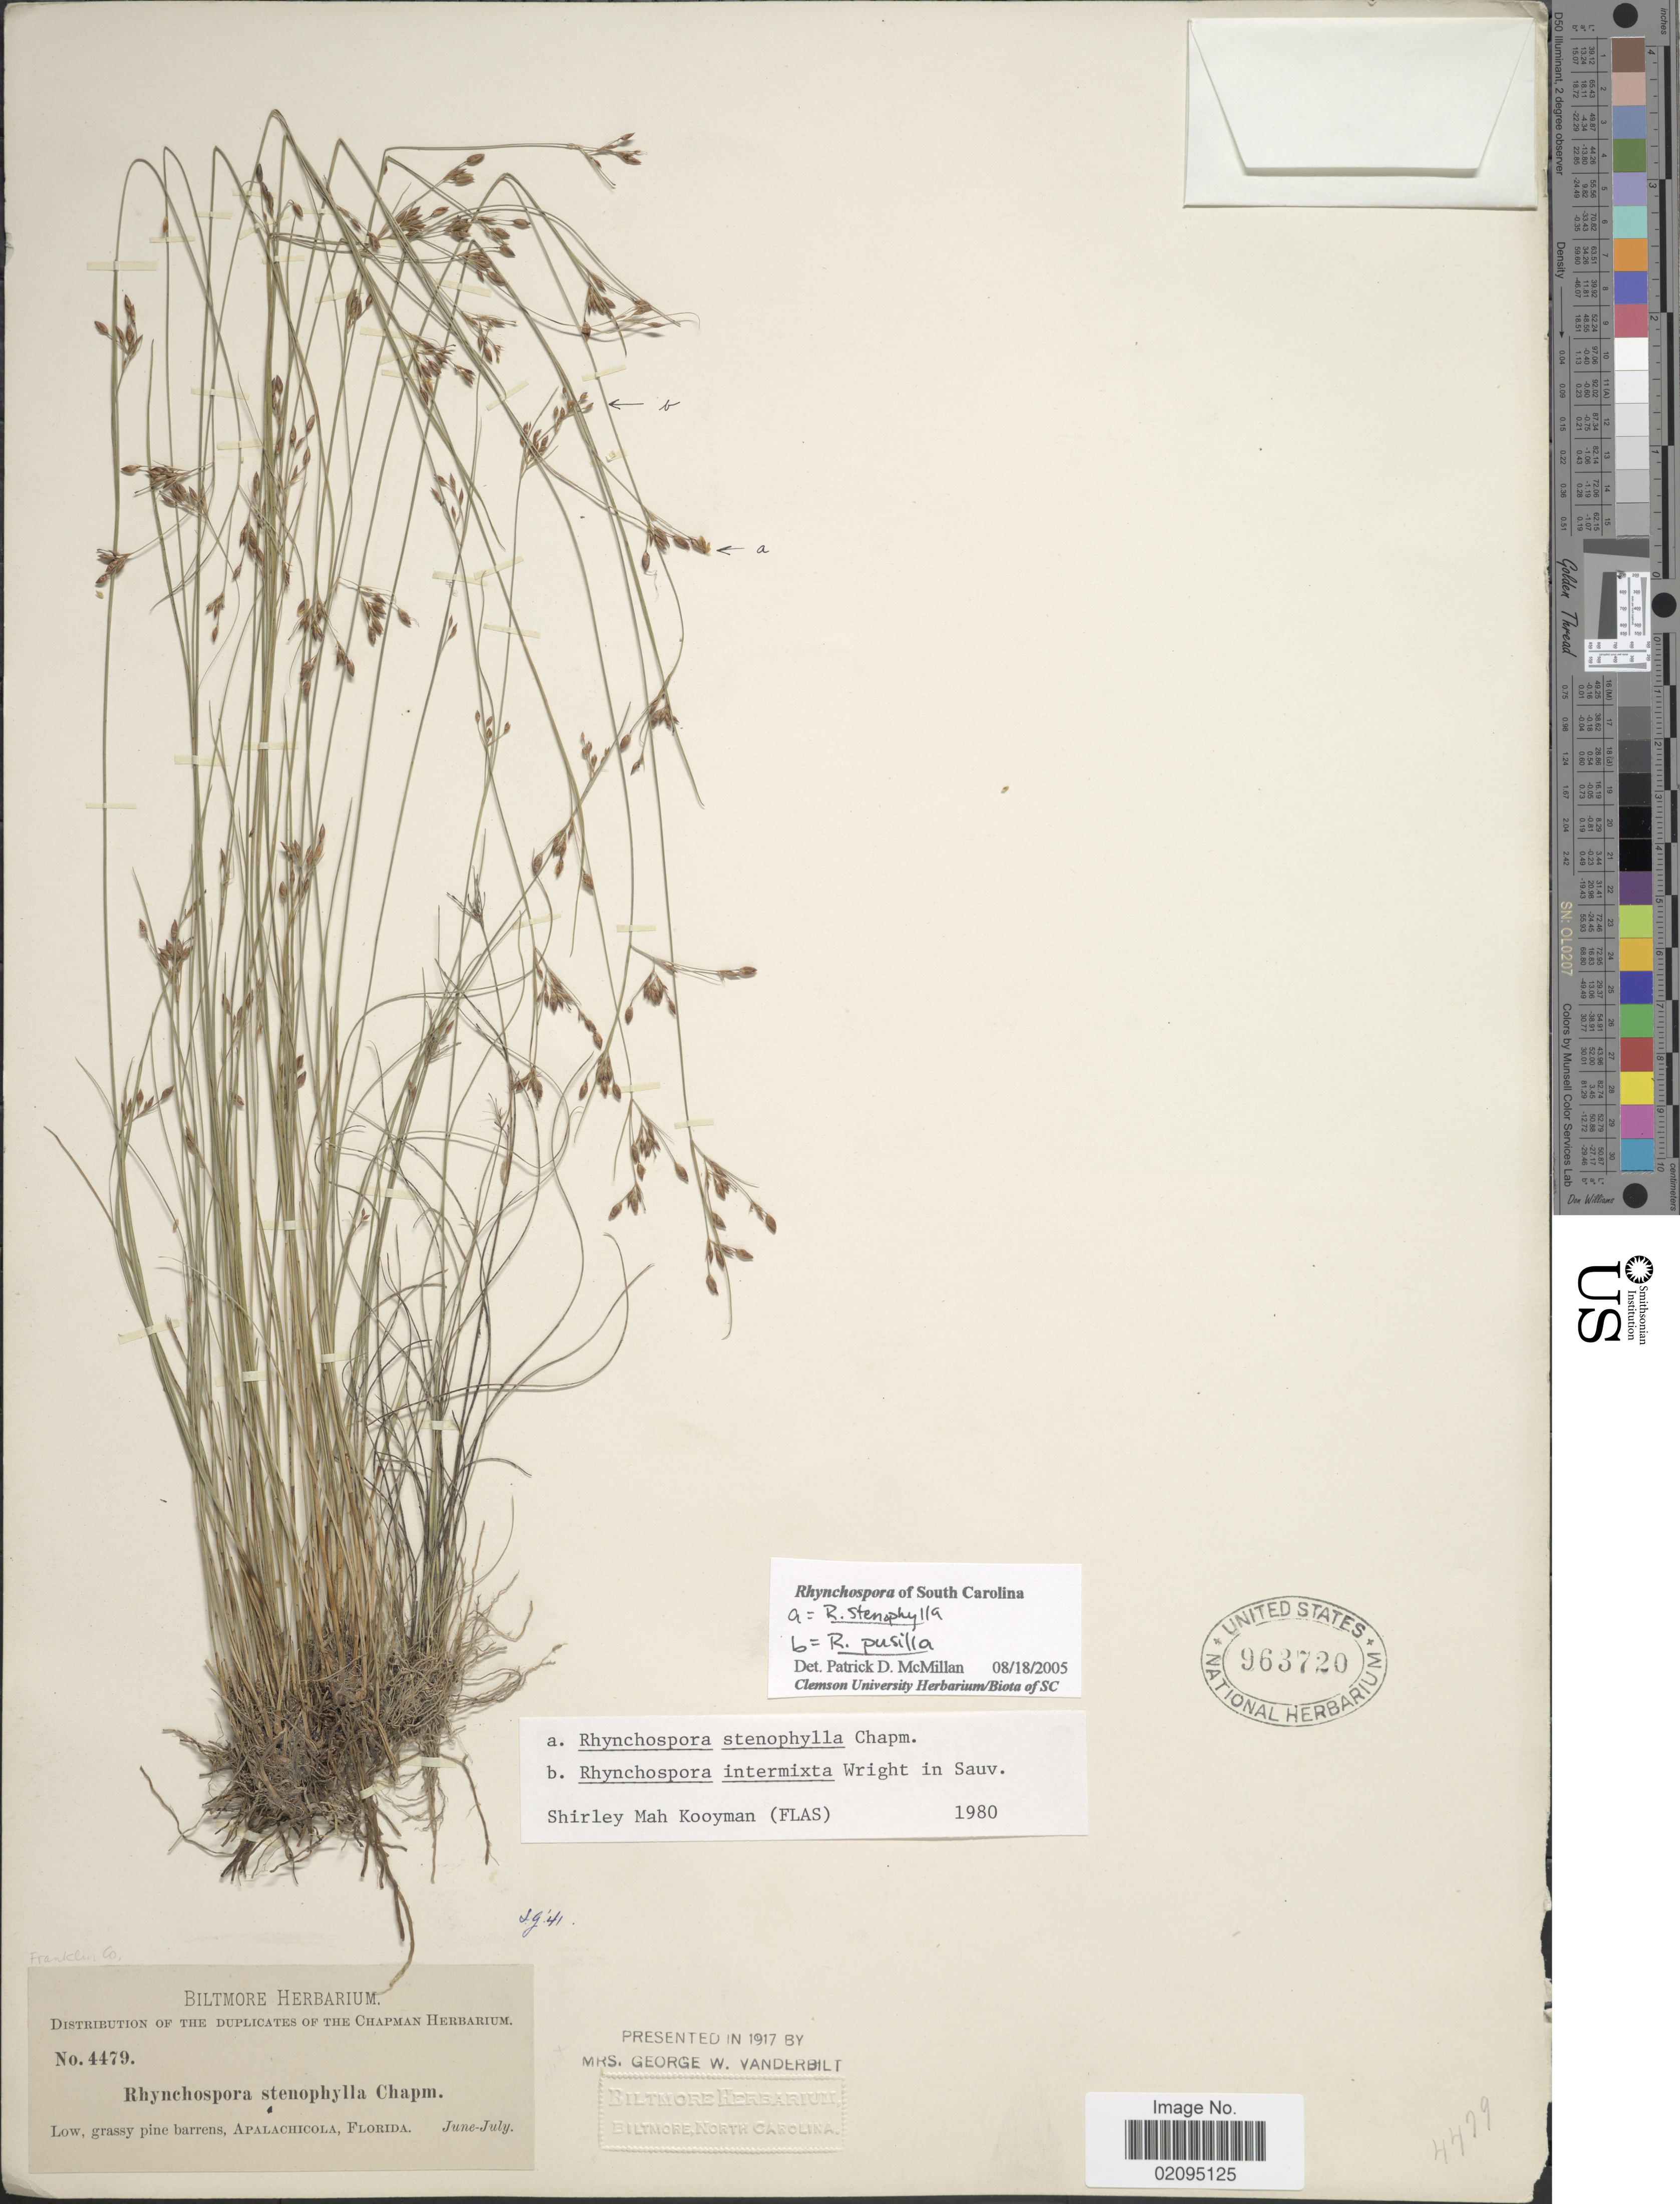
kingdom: Plantae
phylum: Tracheophyta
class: Liliopsida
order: Poales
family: Cyperaceae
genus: Rhynchospora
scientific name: Rhynchospora stenophylla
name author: Chapm.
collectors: ex herb. Biltmore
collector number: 4479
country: United States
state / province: Florida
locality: Apalachicola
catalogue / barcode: US 963720